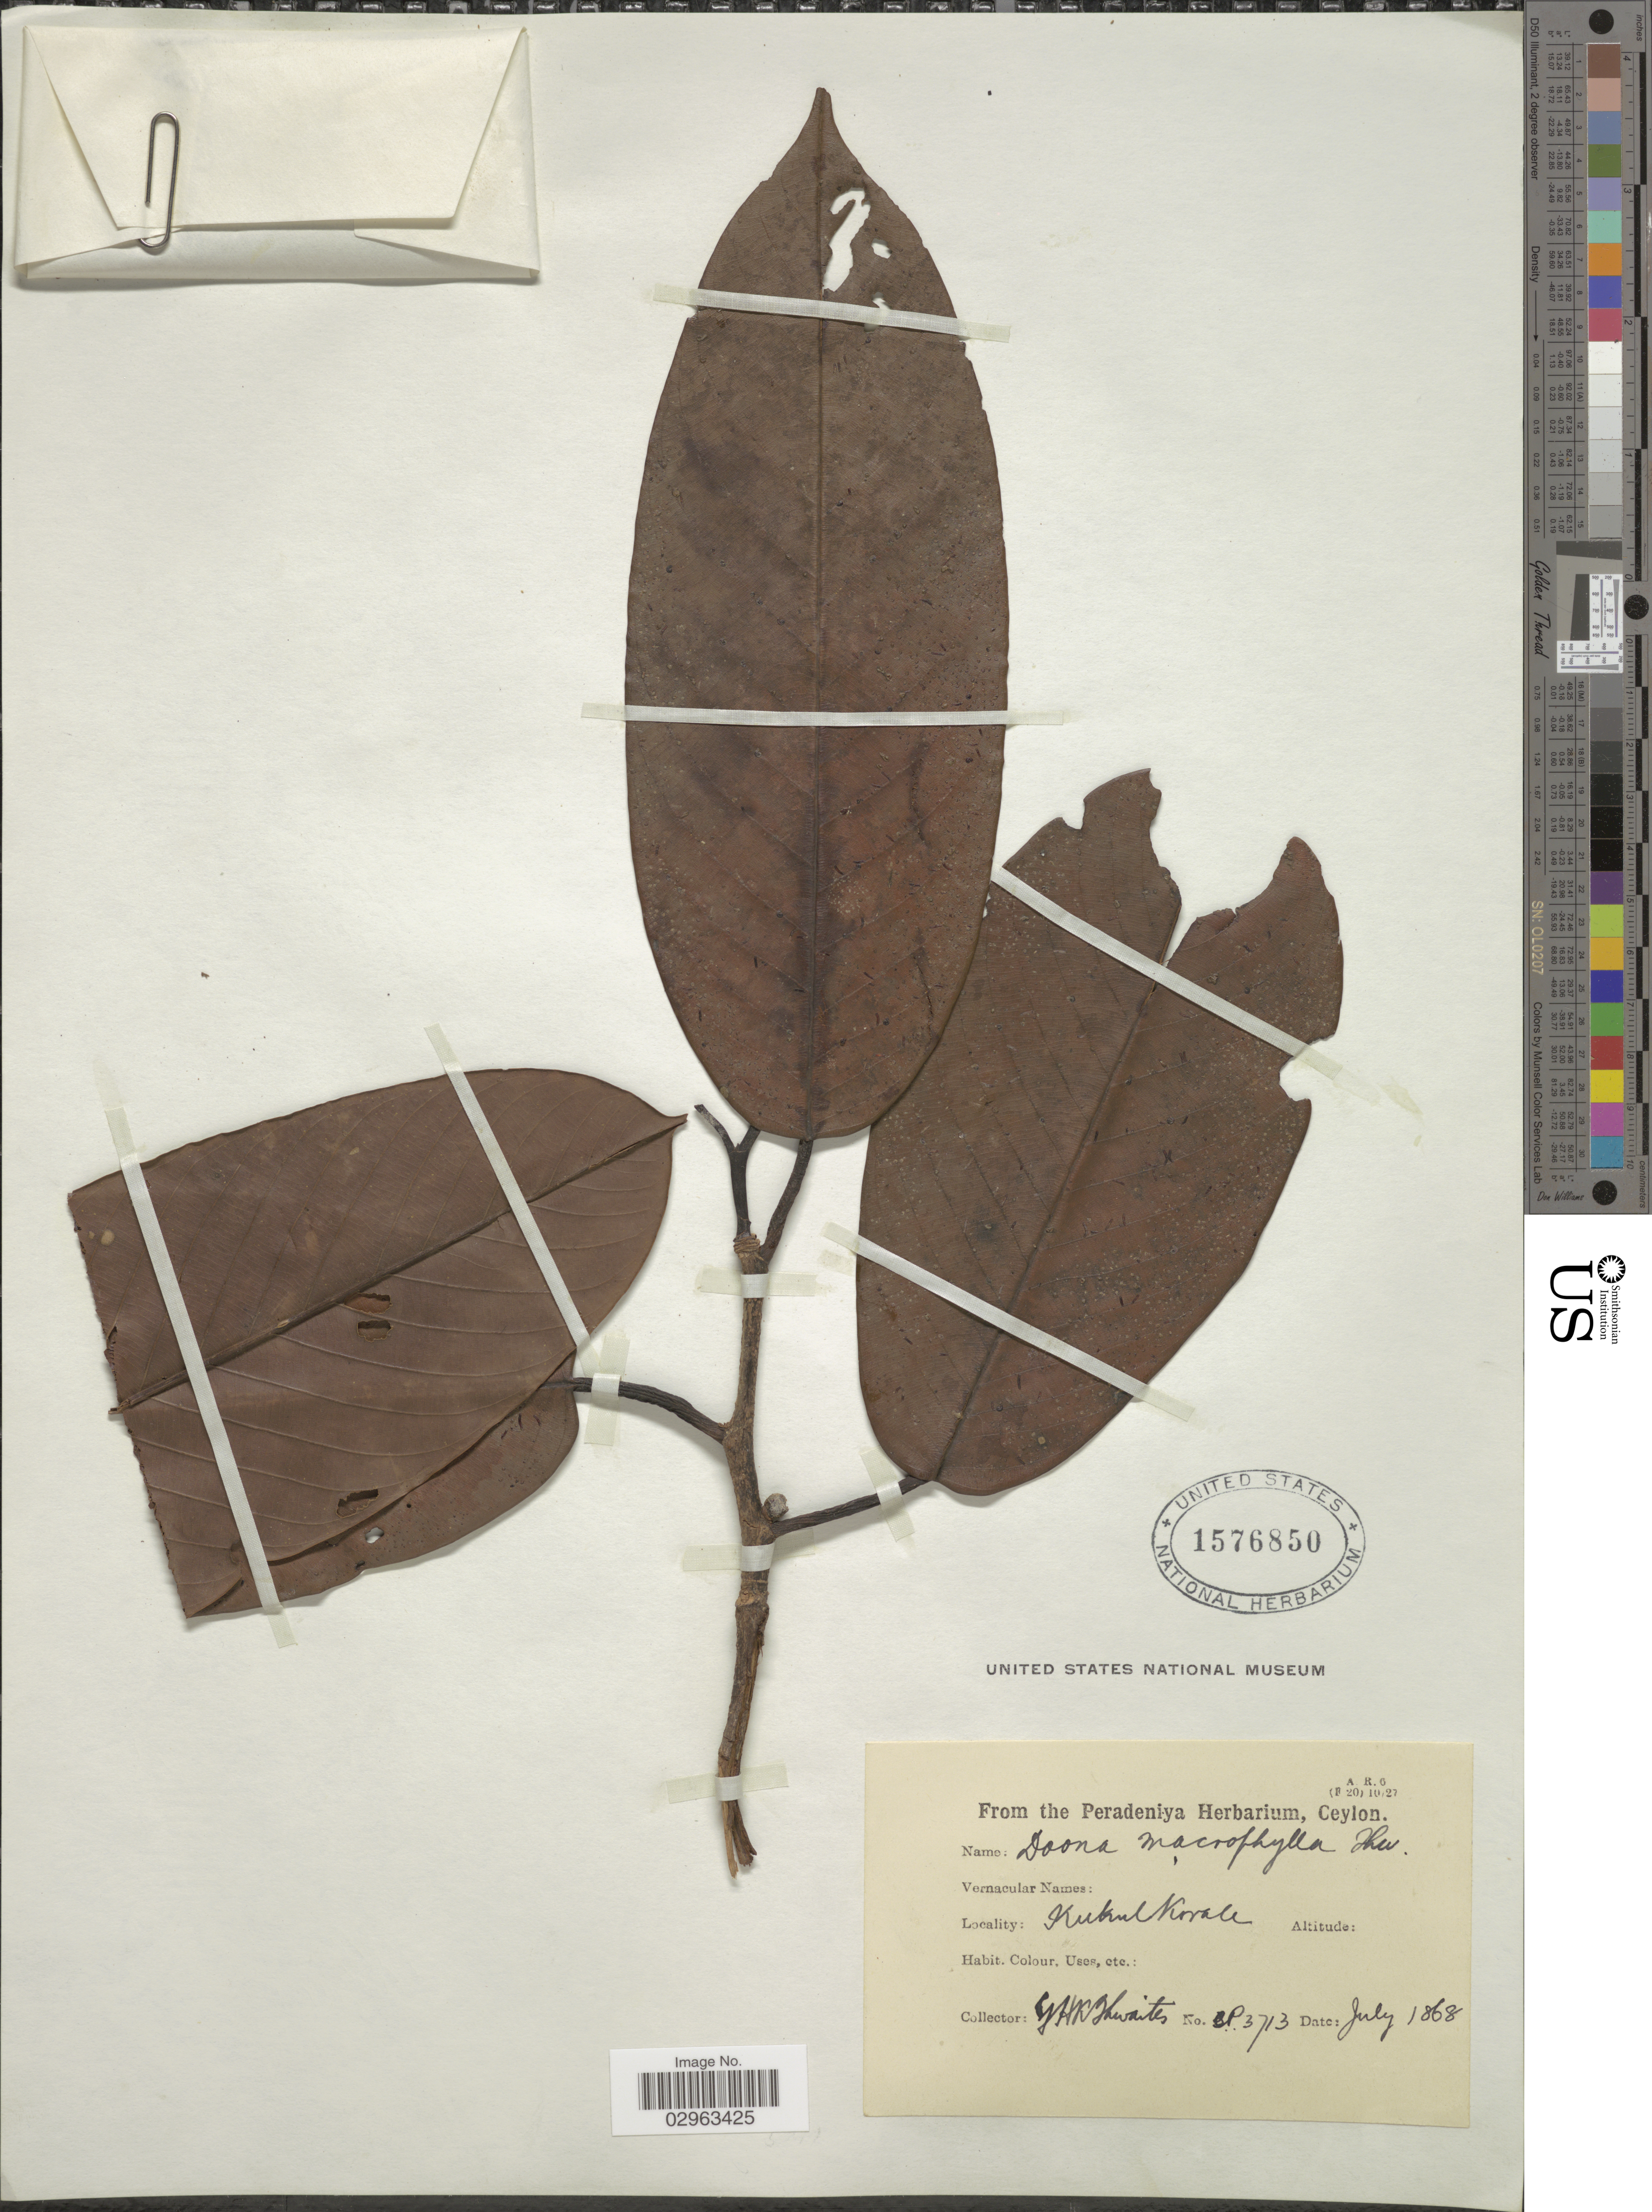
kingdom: Plantae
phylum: Tracheophyta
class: Magnoliopsida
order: Malvales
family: Dipterocarpaceae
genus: Doona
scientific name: Doona macrophylla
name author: Thwaites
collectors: G. H. K. Thwaites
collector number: CP3713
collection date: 1868-07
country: Sri Lanka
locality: Kukul korale.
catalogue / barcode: US 1576850